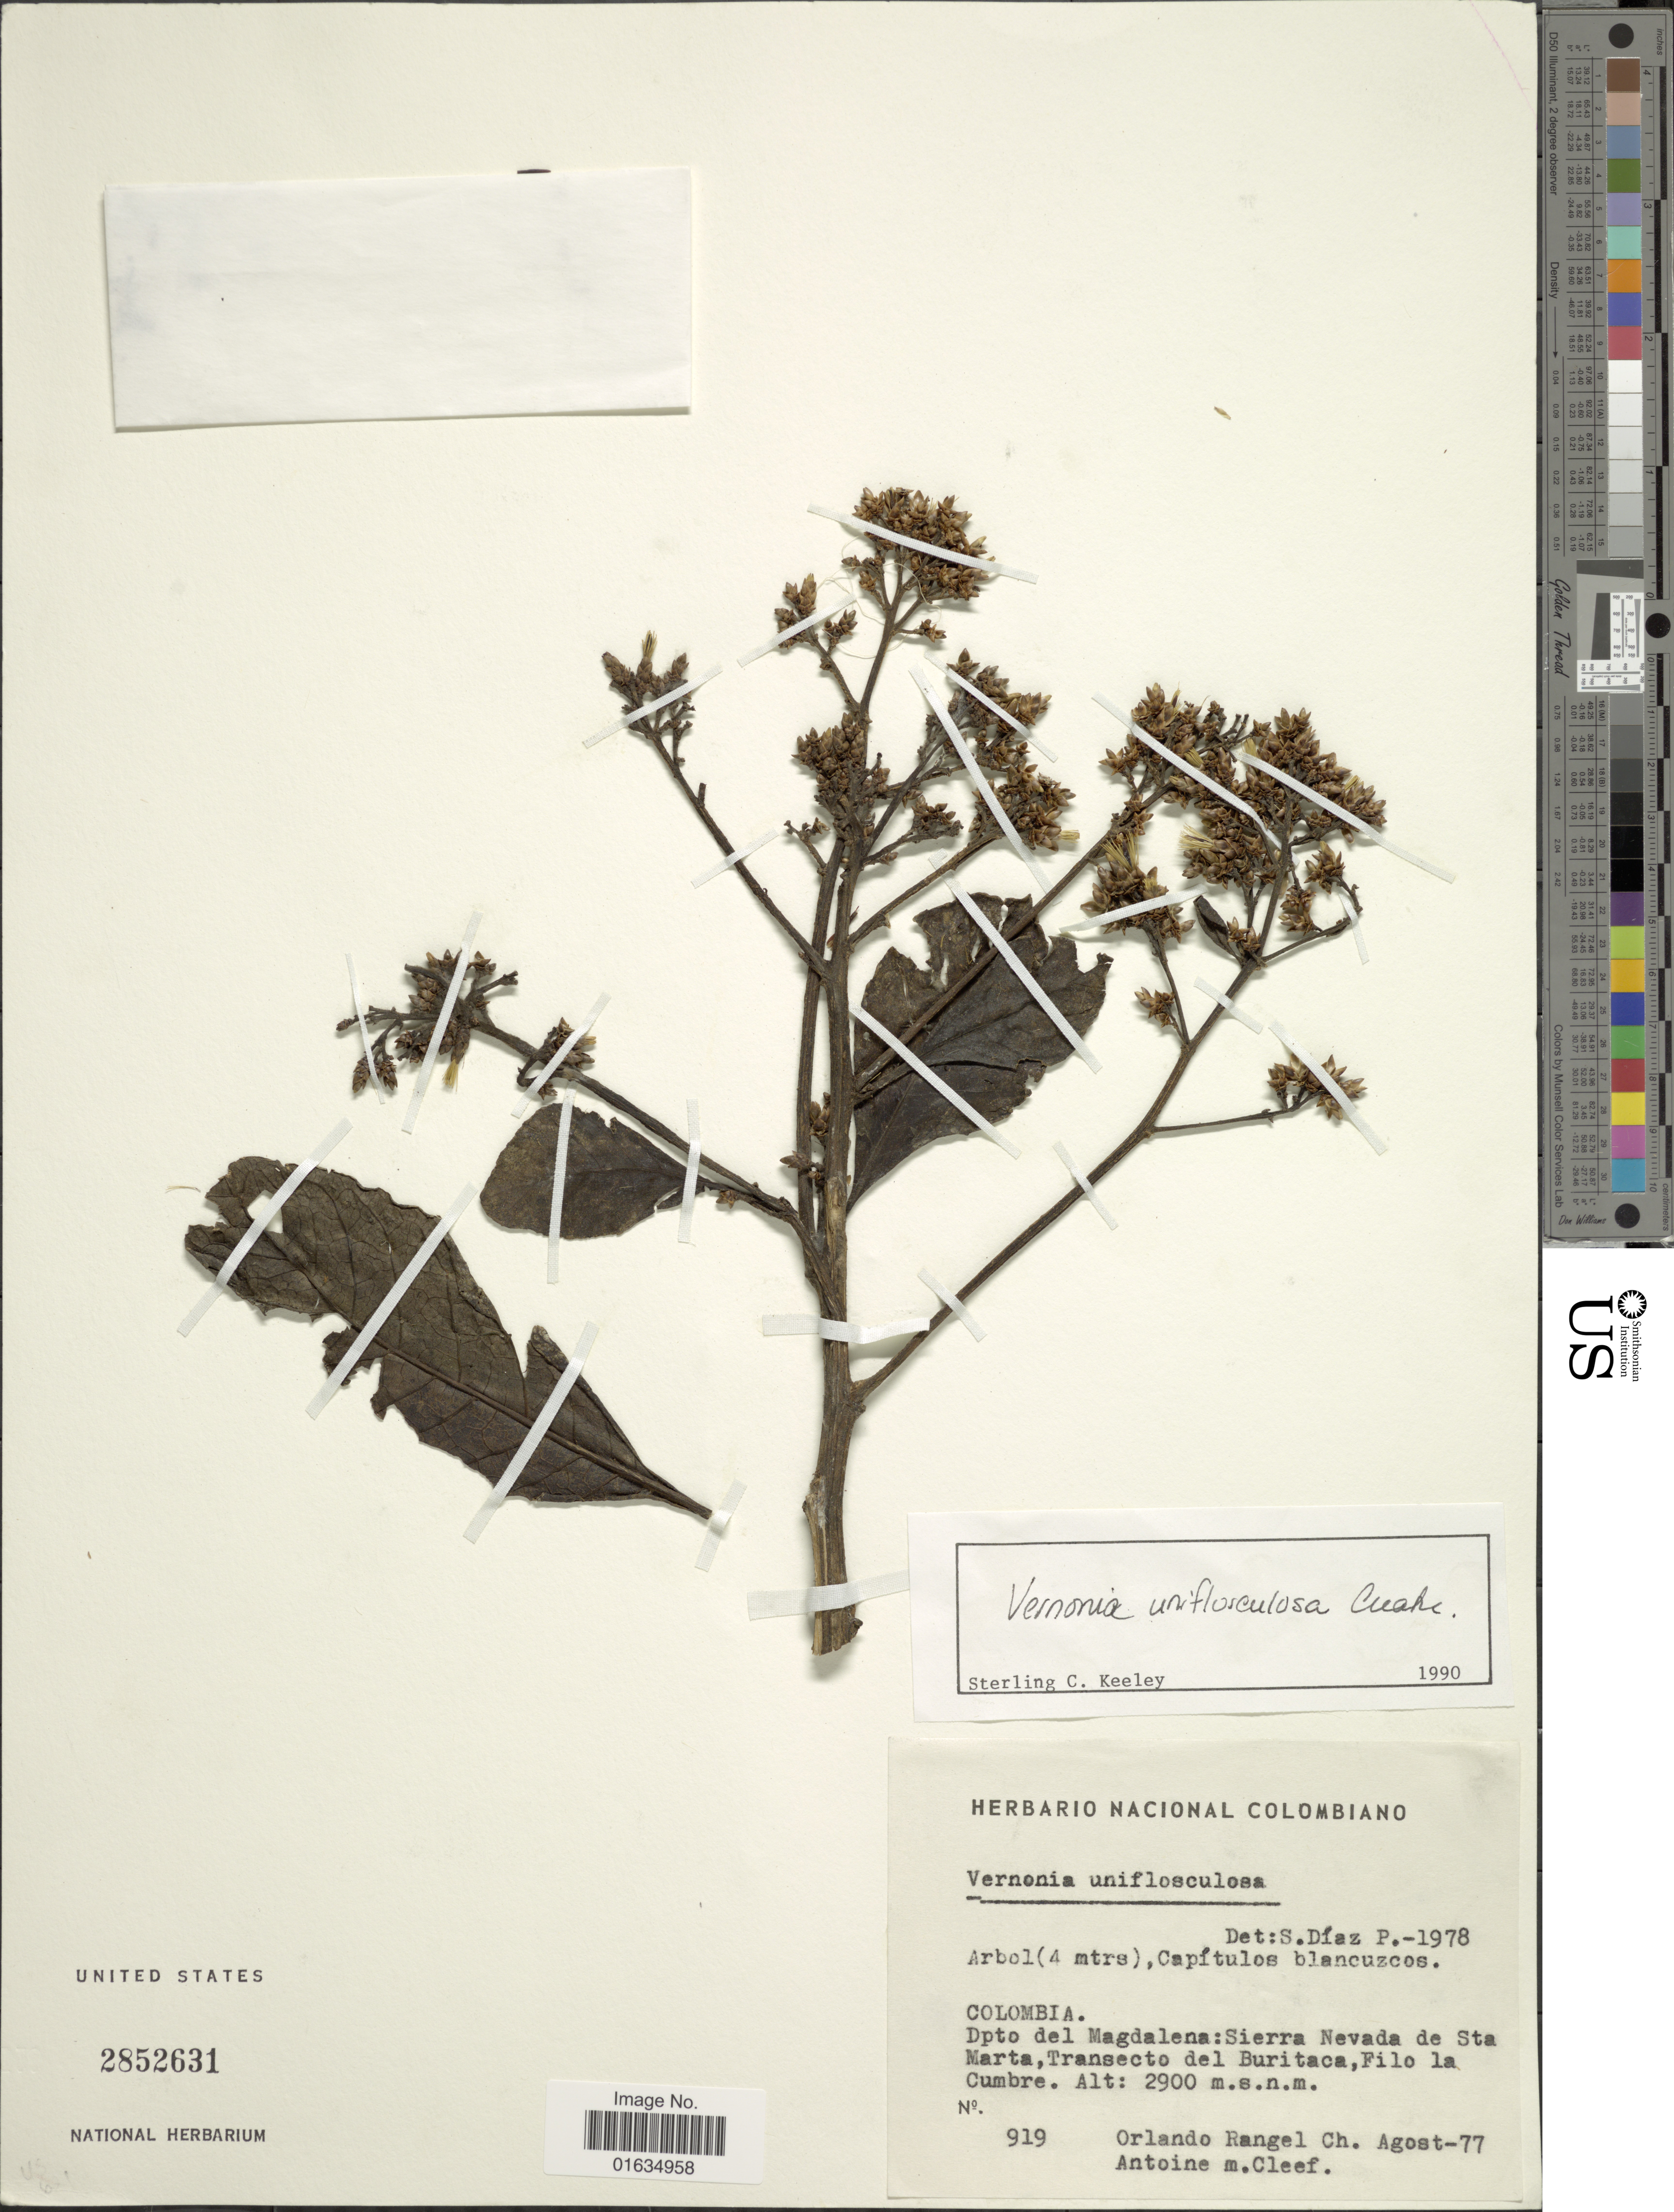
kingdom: Plantae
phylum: Tracheophyta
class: Magnoliopsida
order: Asterales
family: Asteraceae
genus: Critoniopsis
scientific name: Critoniopsis uniflosculosa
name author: (Cuatrec.) H. Rob.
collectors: O. Rangel & A. M. Cleef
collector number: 919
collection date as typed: Transcribed d/m/y: /8/77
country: Colombia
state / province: Magdalena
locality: Dpto. del Magdalena, Sierra Nevada de Sta Marta, Transecto del Buritaca, Filo la Cumbre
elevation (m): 2900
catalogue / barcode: US 2852631